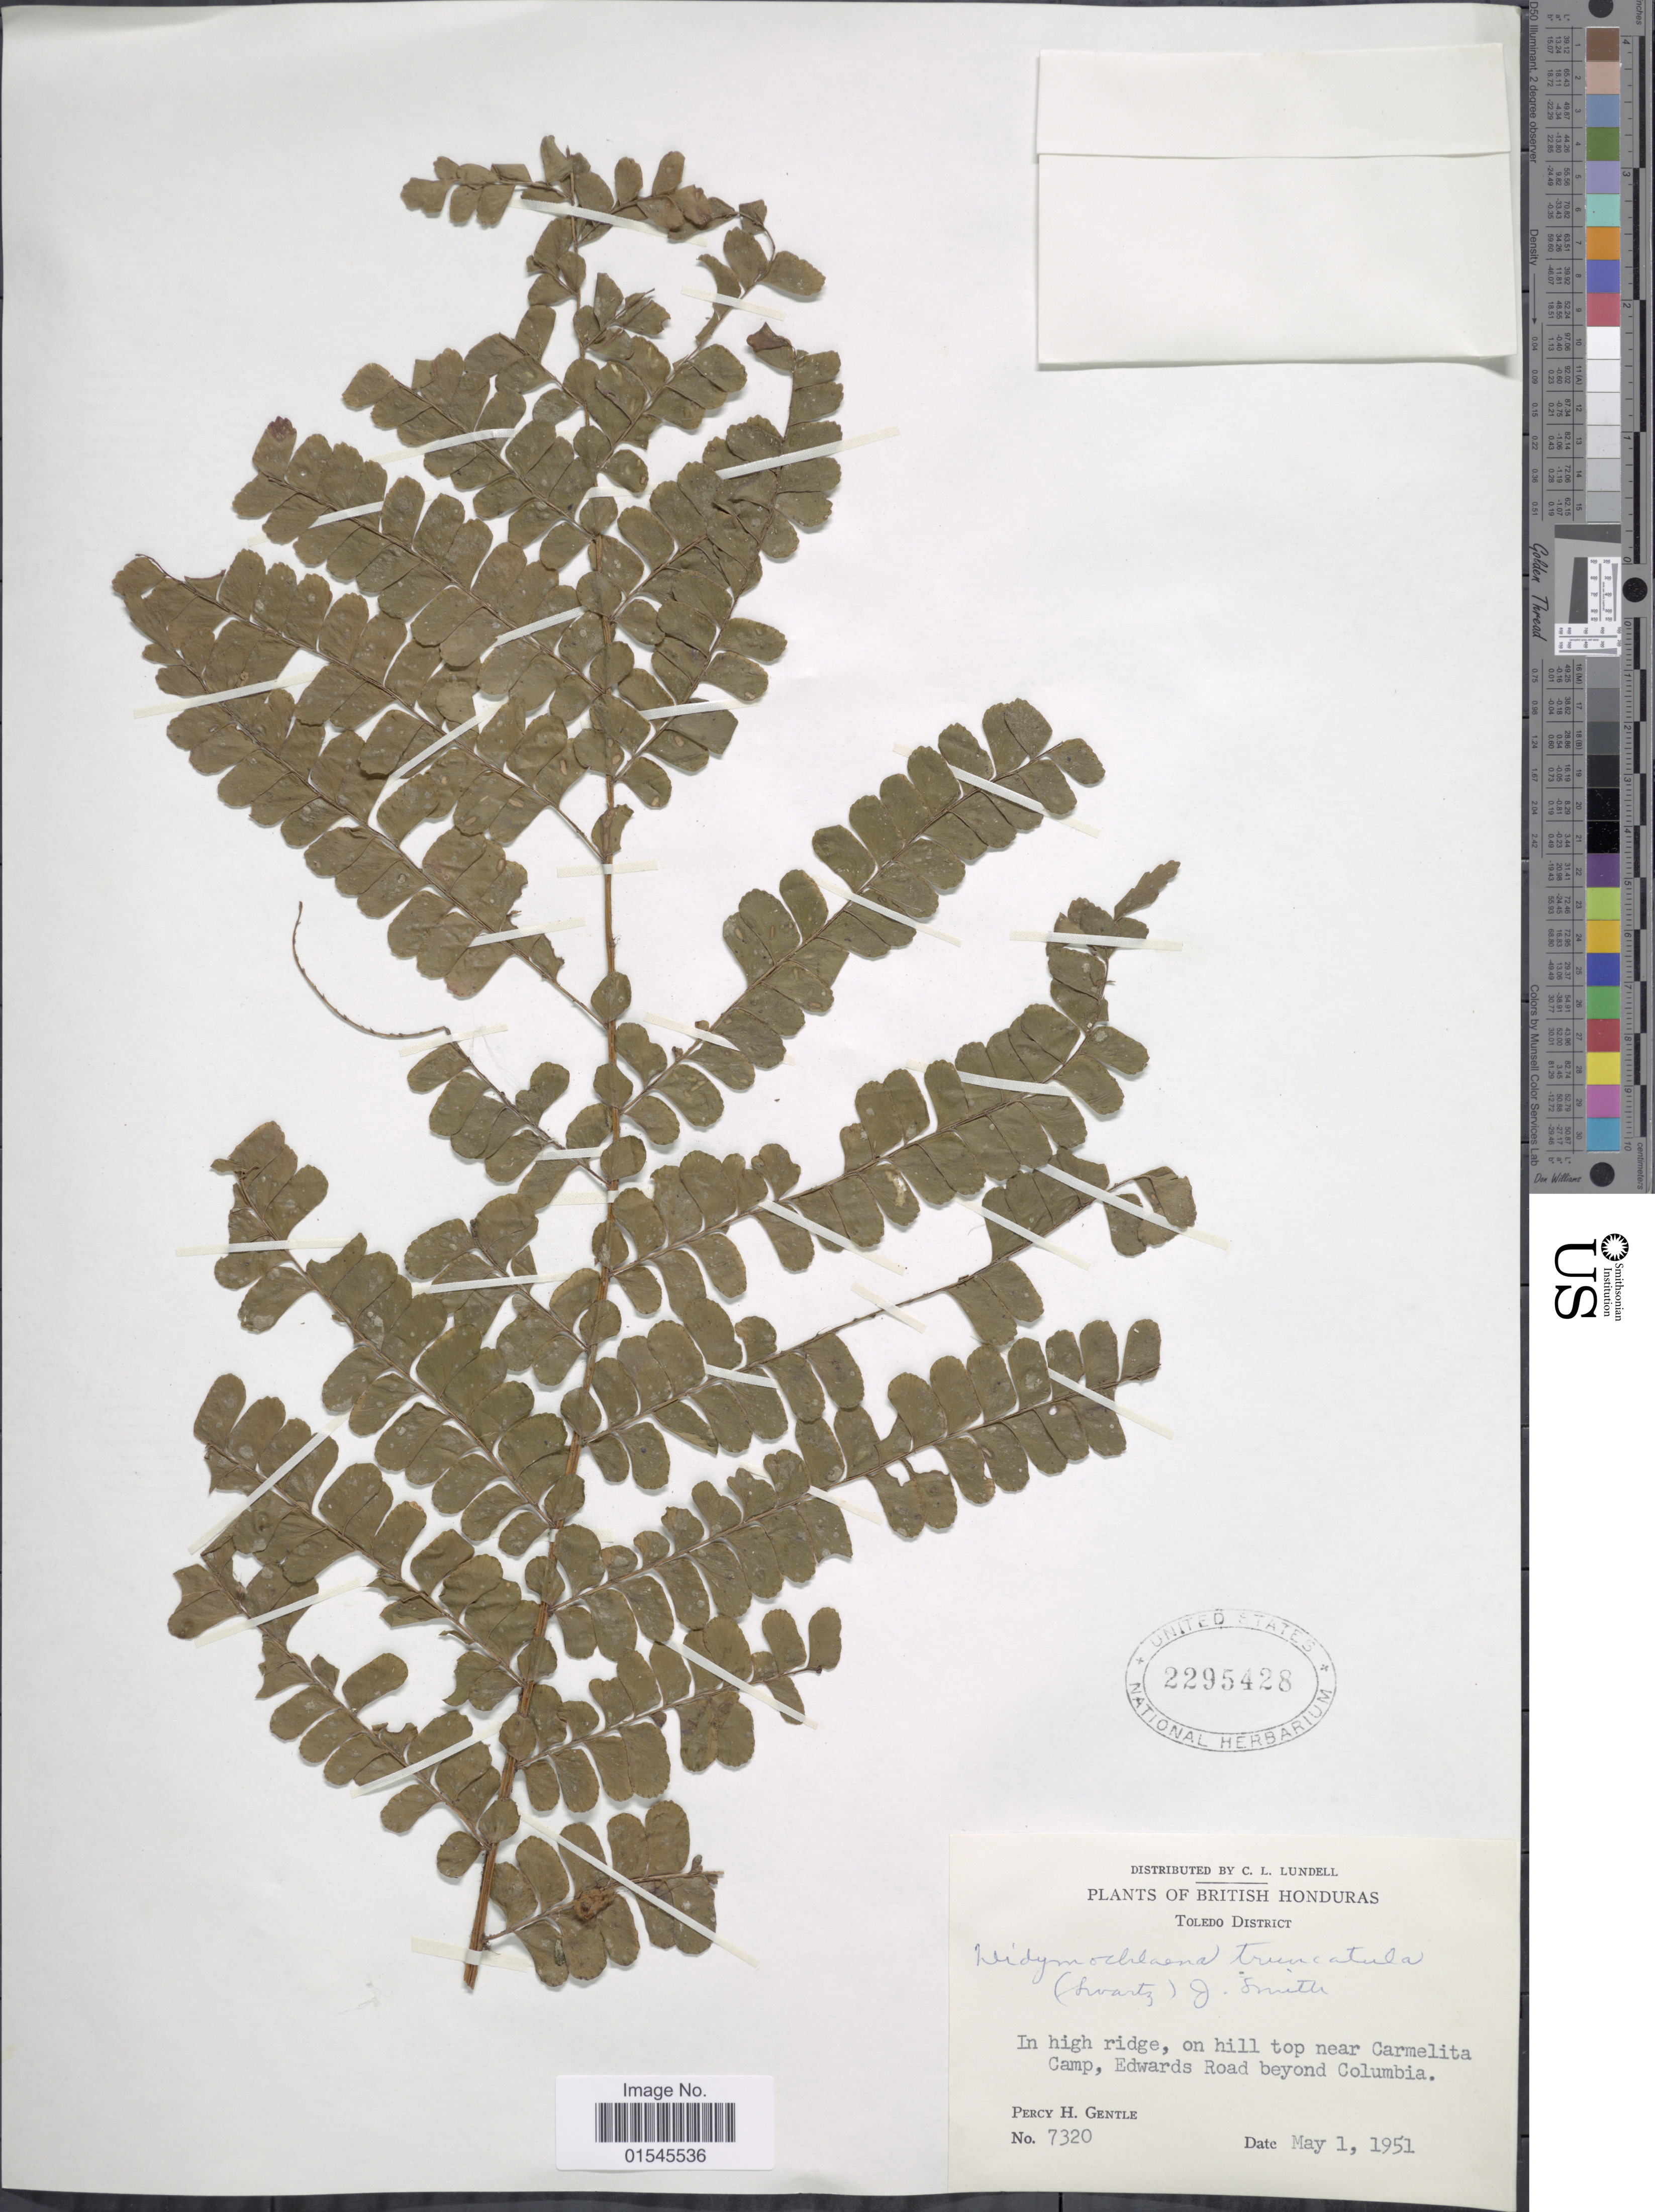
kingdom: Plantae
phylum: Tracheophyta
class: Polypodiopsida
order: Polypodiales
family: Didymochlaenaceae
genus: Didymochlaena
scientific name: Didymochlaena truncatula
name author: (Sw.) J. Sm.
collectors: P. H. Gentle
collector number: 7320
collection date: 1951-05-01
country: Belize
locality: British Honduras. In High ridge, on hill top near Carmelita Camp, Edwards Road Beyond Columbia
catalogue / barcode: US 2295428